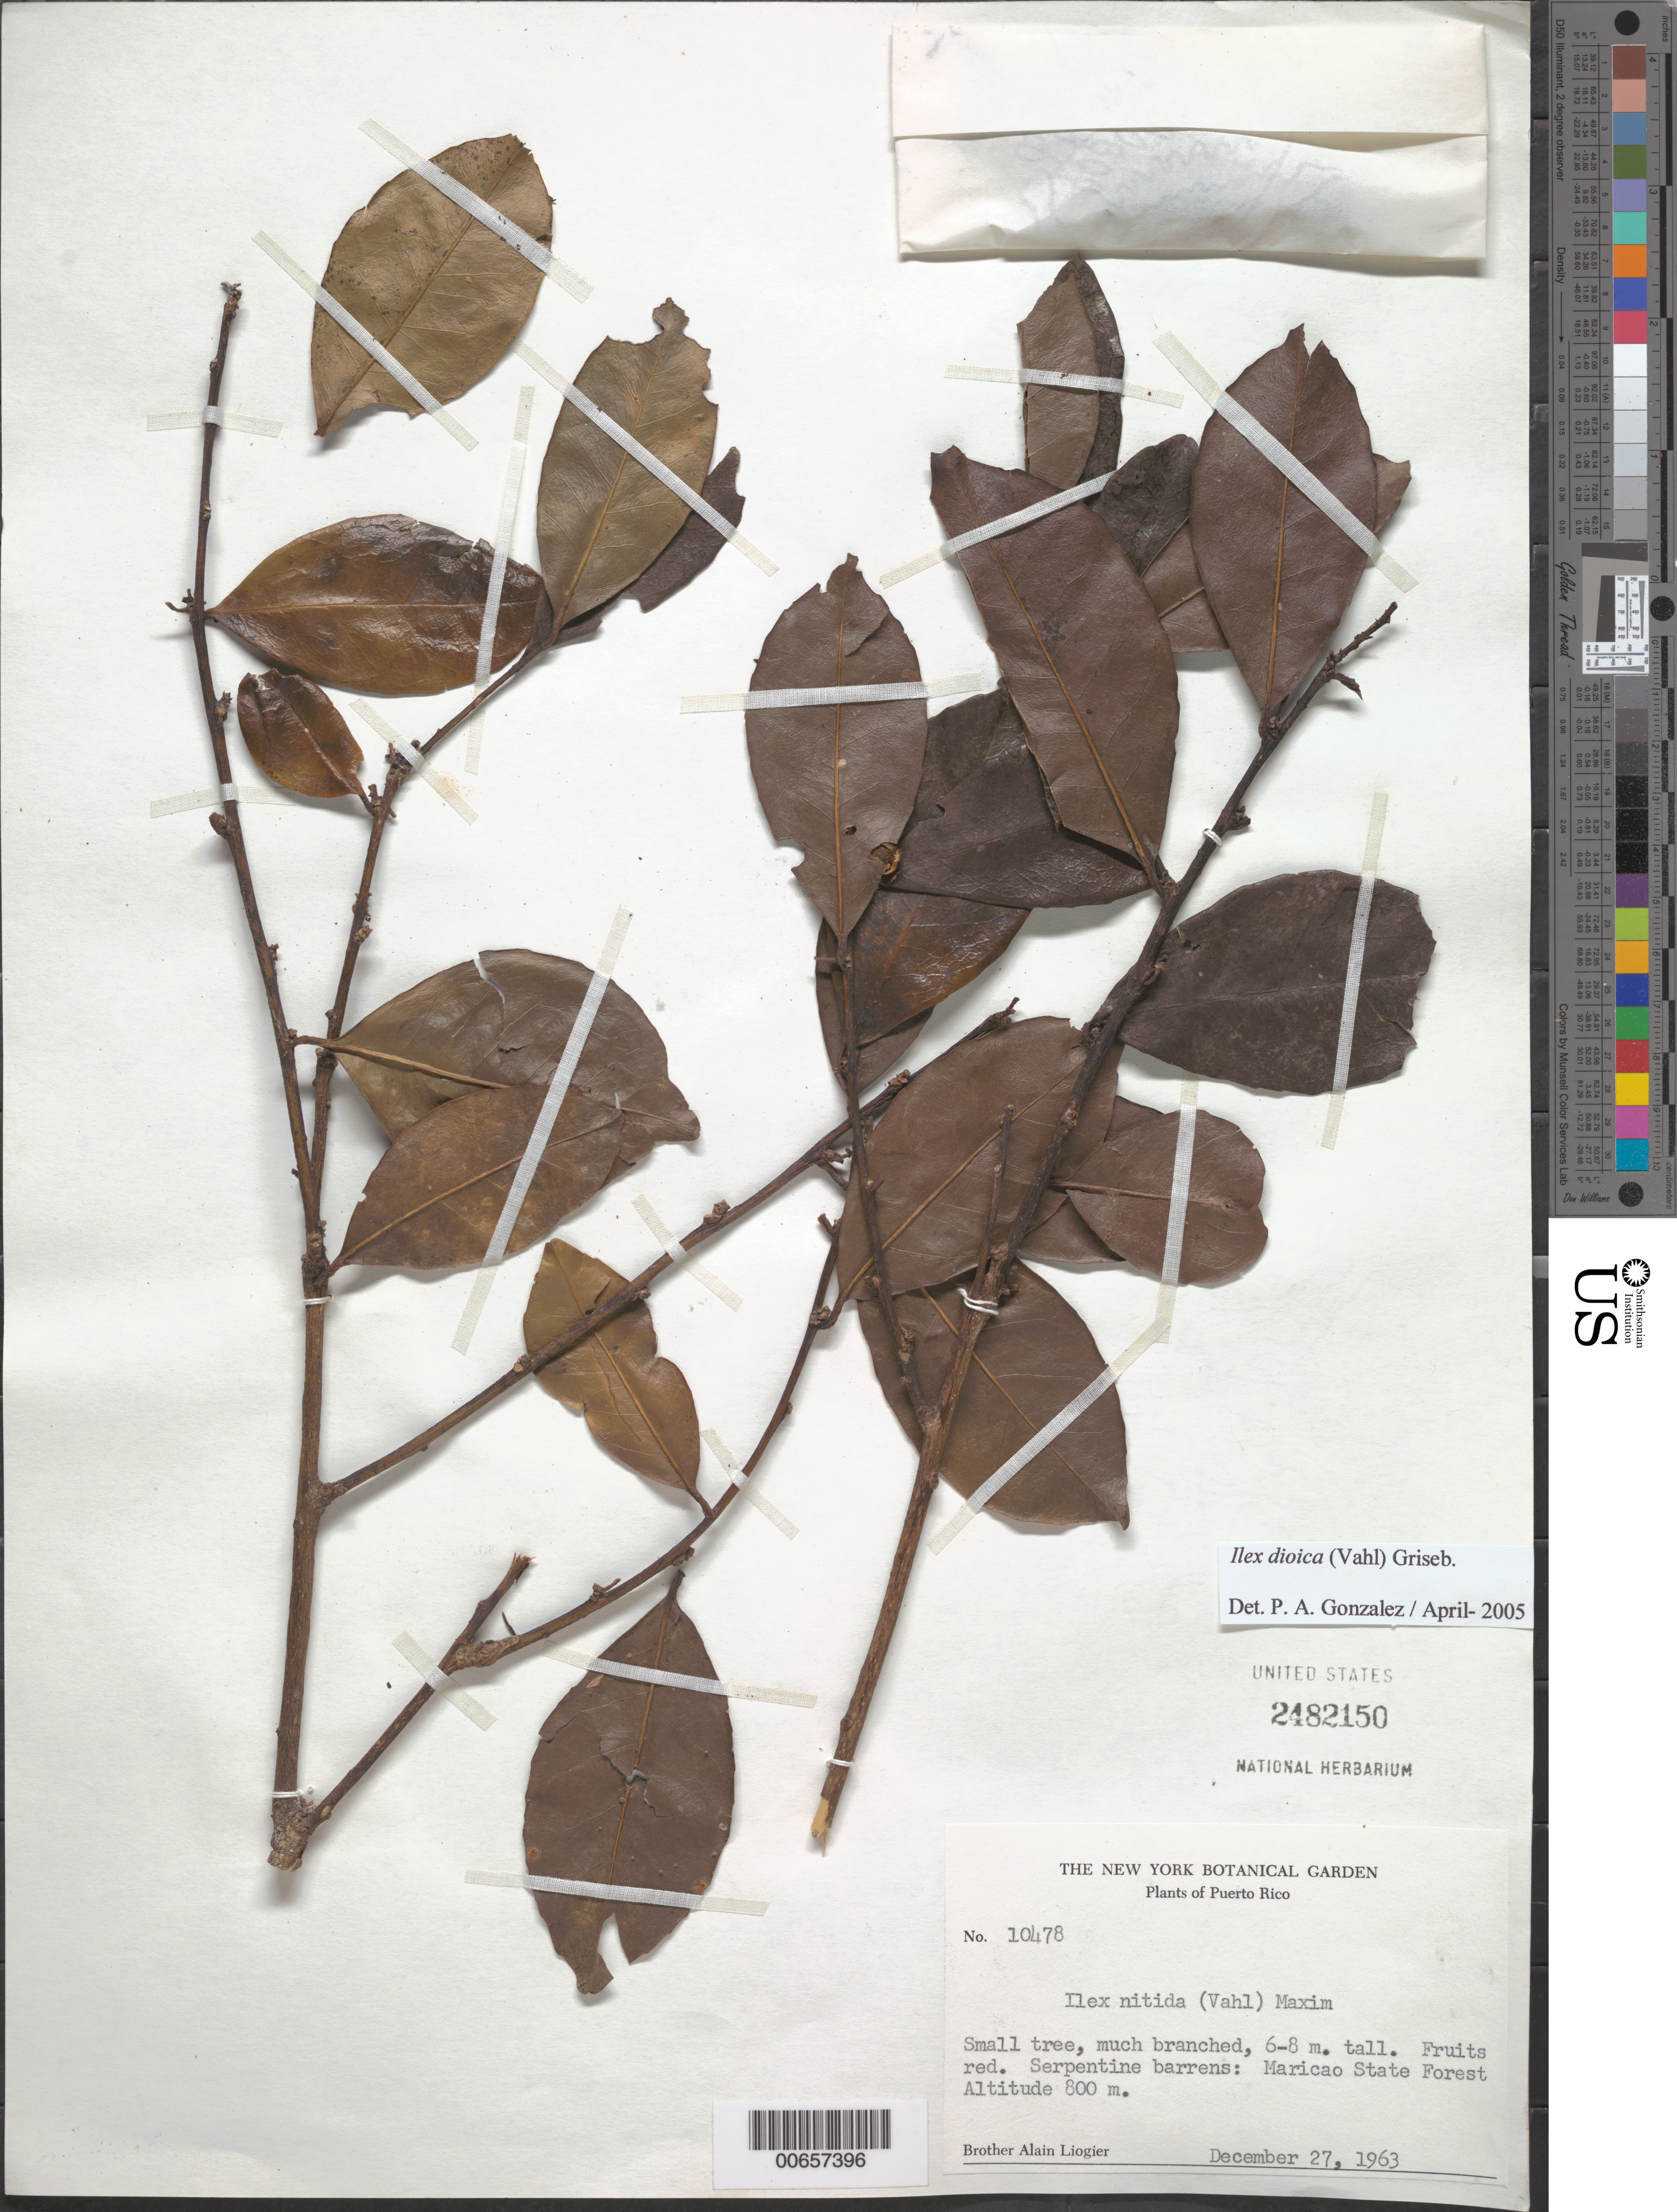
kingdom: Plantae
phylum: Tracheophyta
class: Magnoliopsida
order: Aquifoliales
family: Aquifoliaceae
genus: Ilex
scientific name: Ilex dioica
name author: (Vahl) Griseb.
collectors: A. H. Liogier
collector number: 10478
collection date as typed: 27 Dec 1963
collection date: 1963-12-27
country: Puerto Rico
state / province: Maricao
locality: Maricao State Forest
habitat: Serpentine barrens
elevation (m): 800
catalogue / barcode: US 2482150